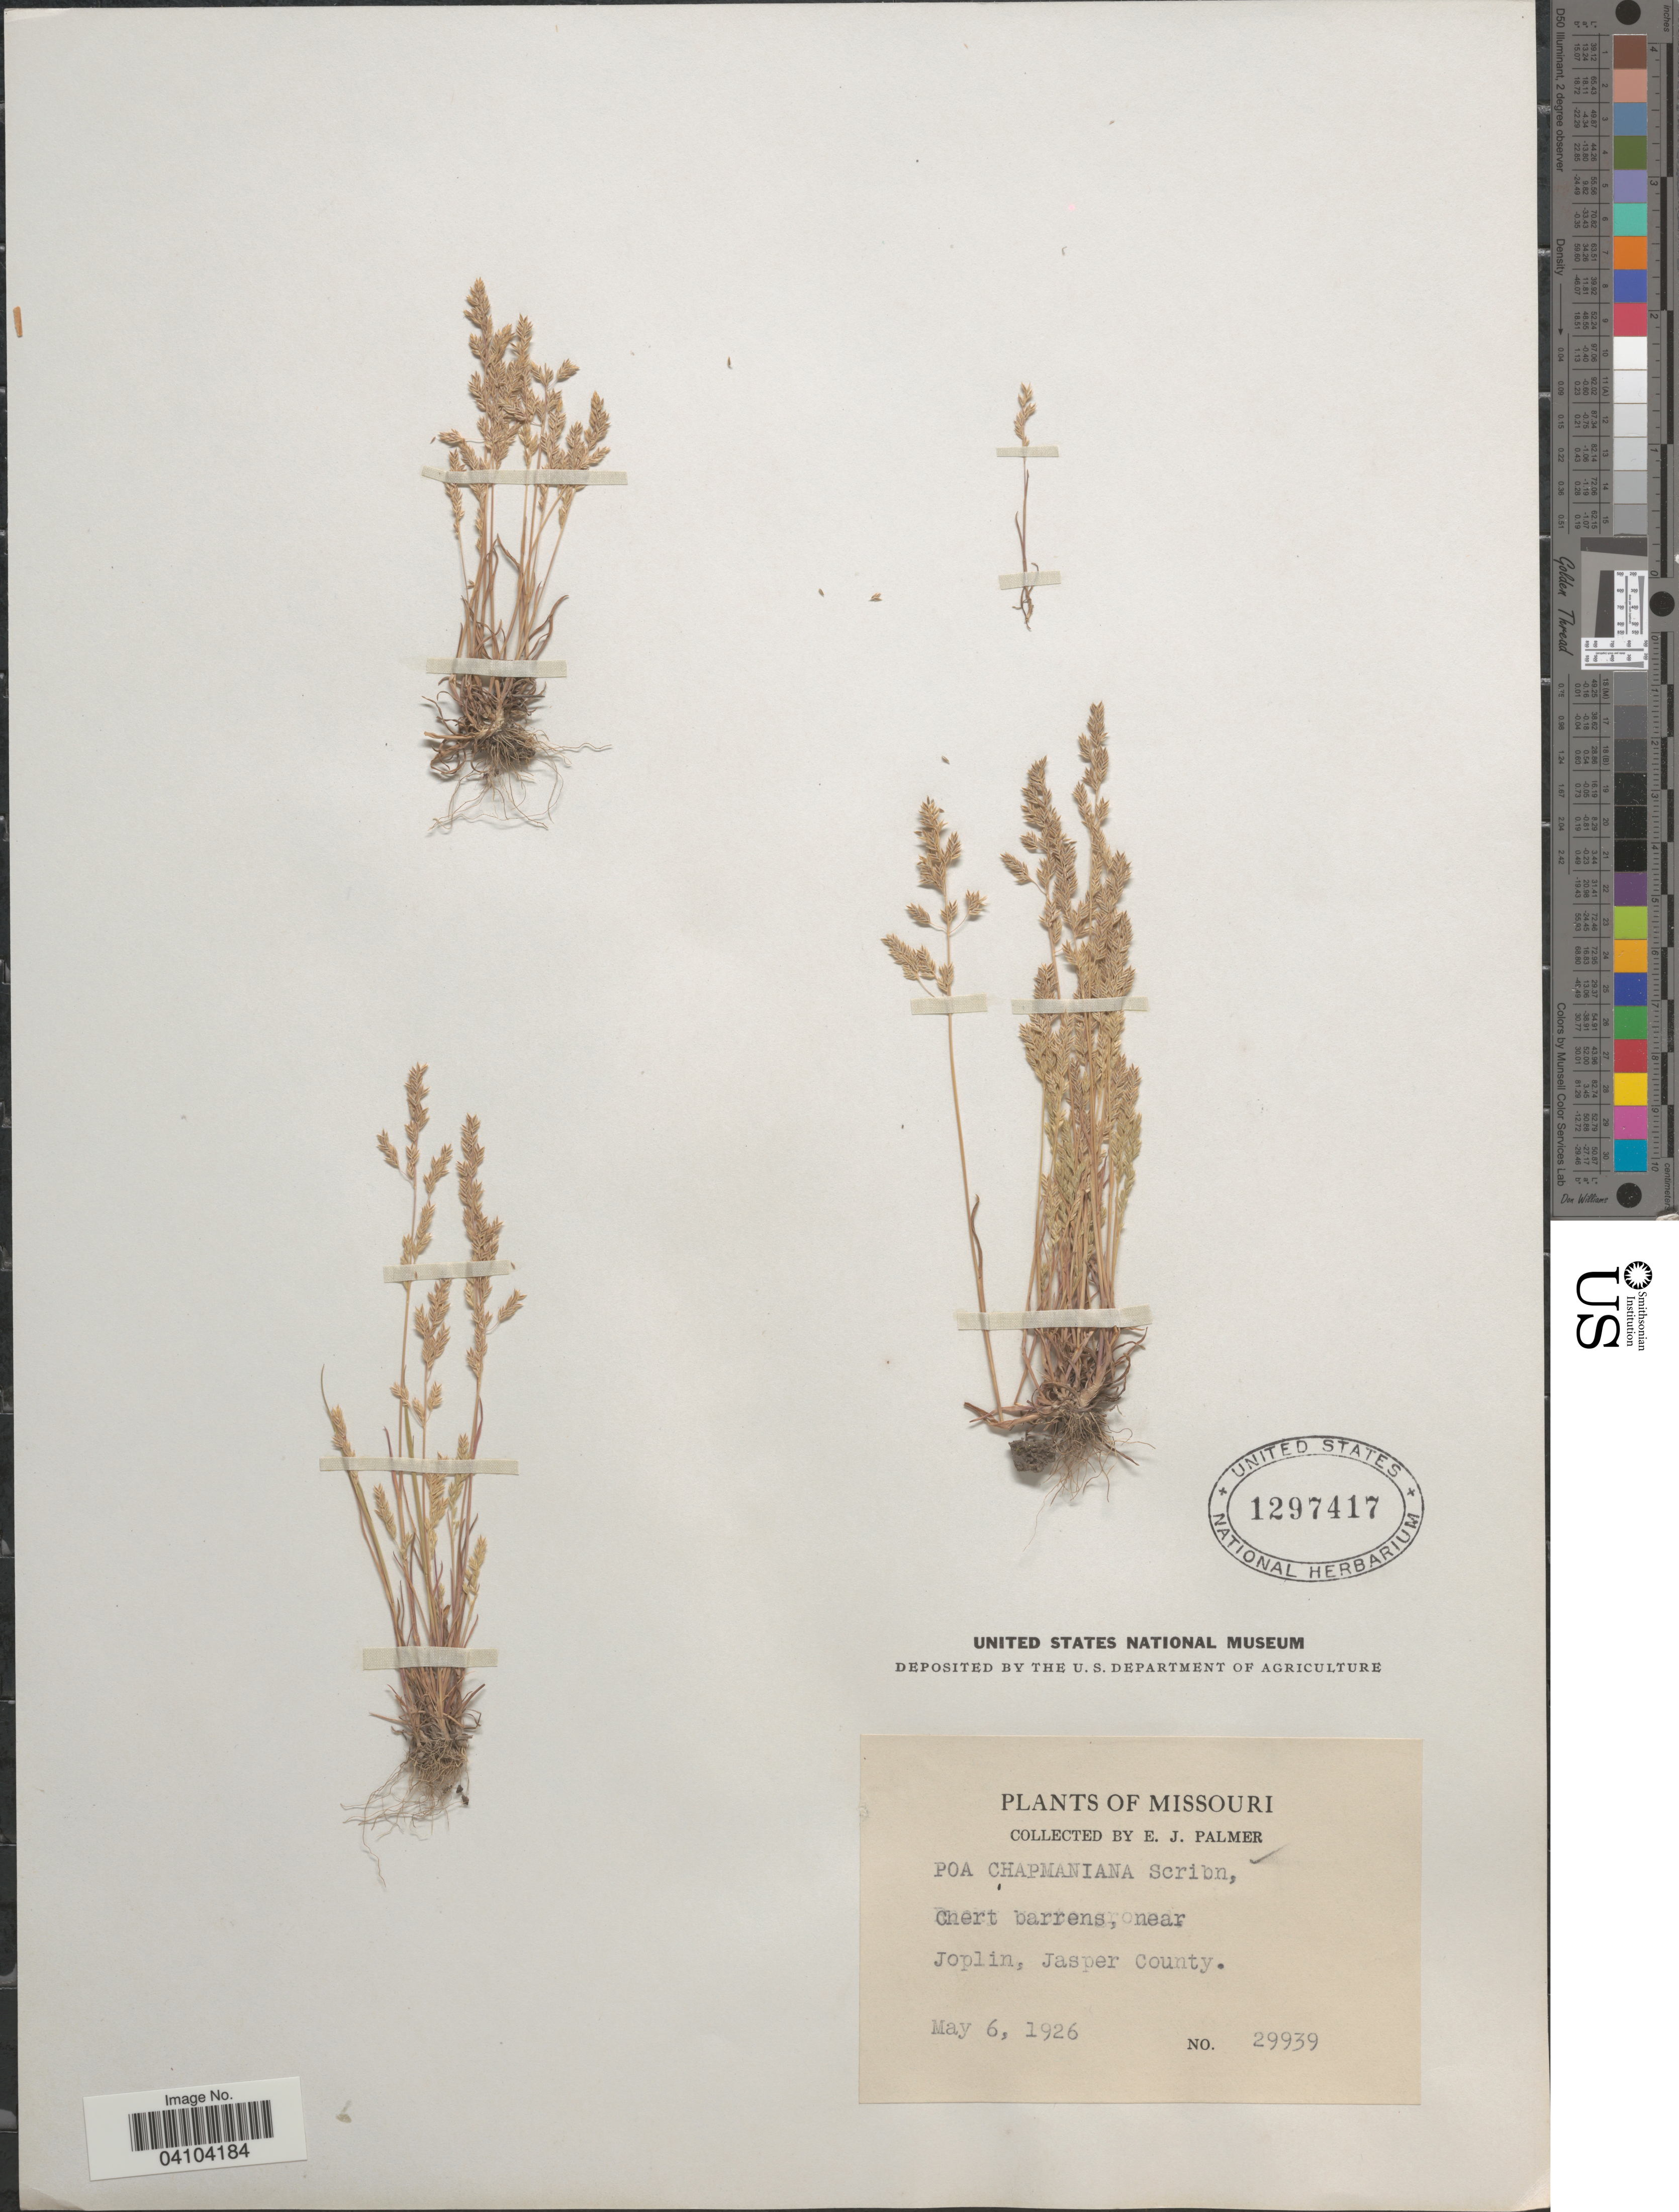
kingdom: Plantae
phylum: Tracheophyta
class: Liliopsida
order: Poales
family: Poaceae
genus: Poa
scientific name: Poa chapmaniana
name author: Scribn.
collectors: E. J. Palmer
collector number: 29939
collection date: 1926-05-06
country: United States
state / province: Missouri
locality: Chert barrens, near Joplin, Jasper County.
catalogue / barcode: US 1297417